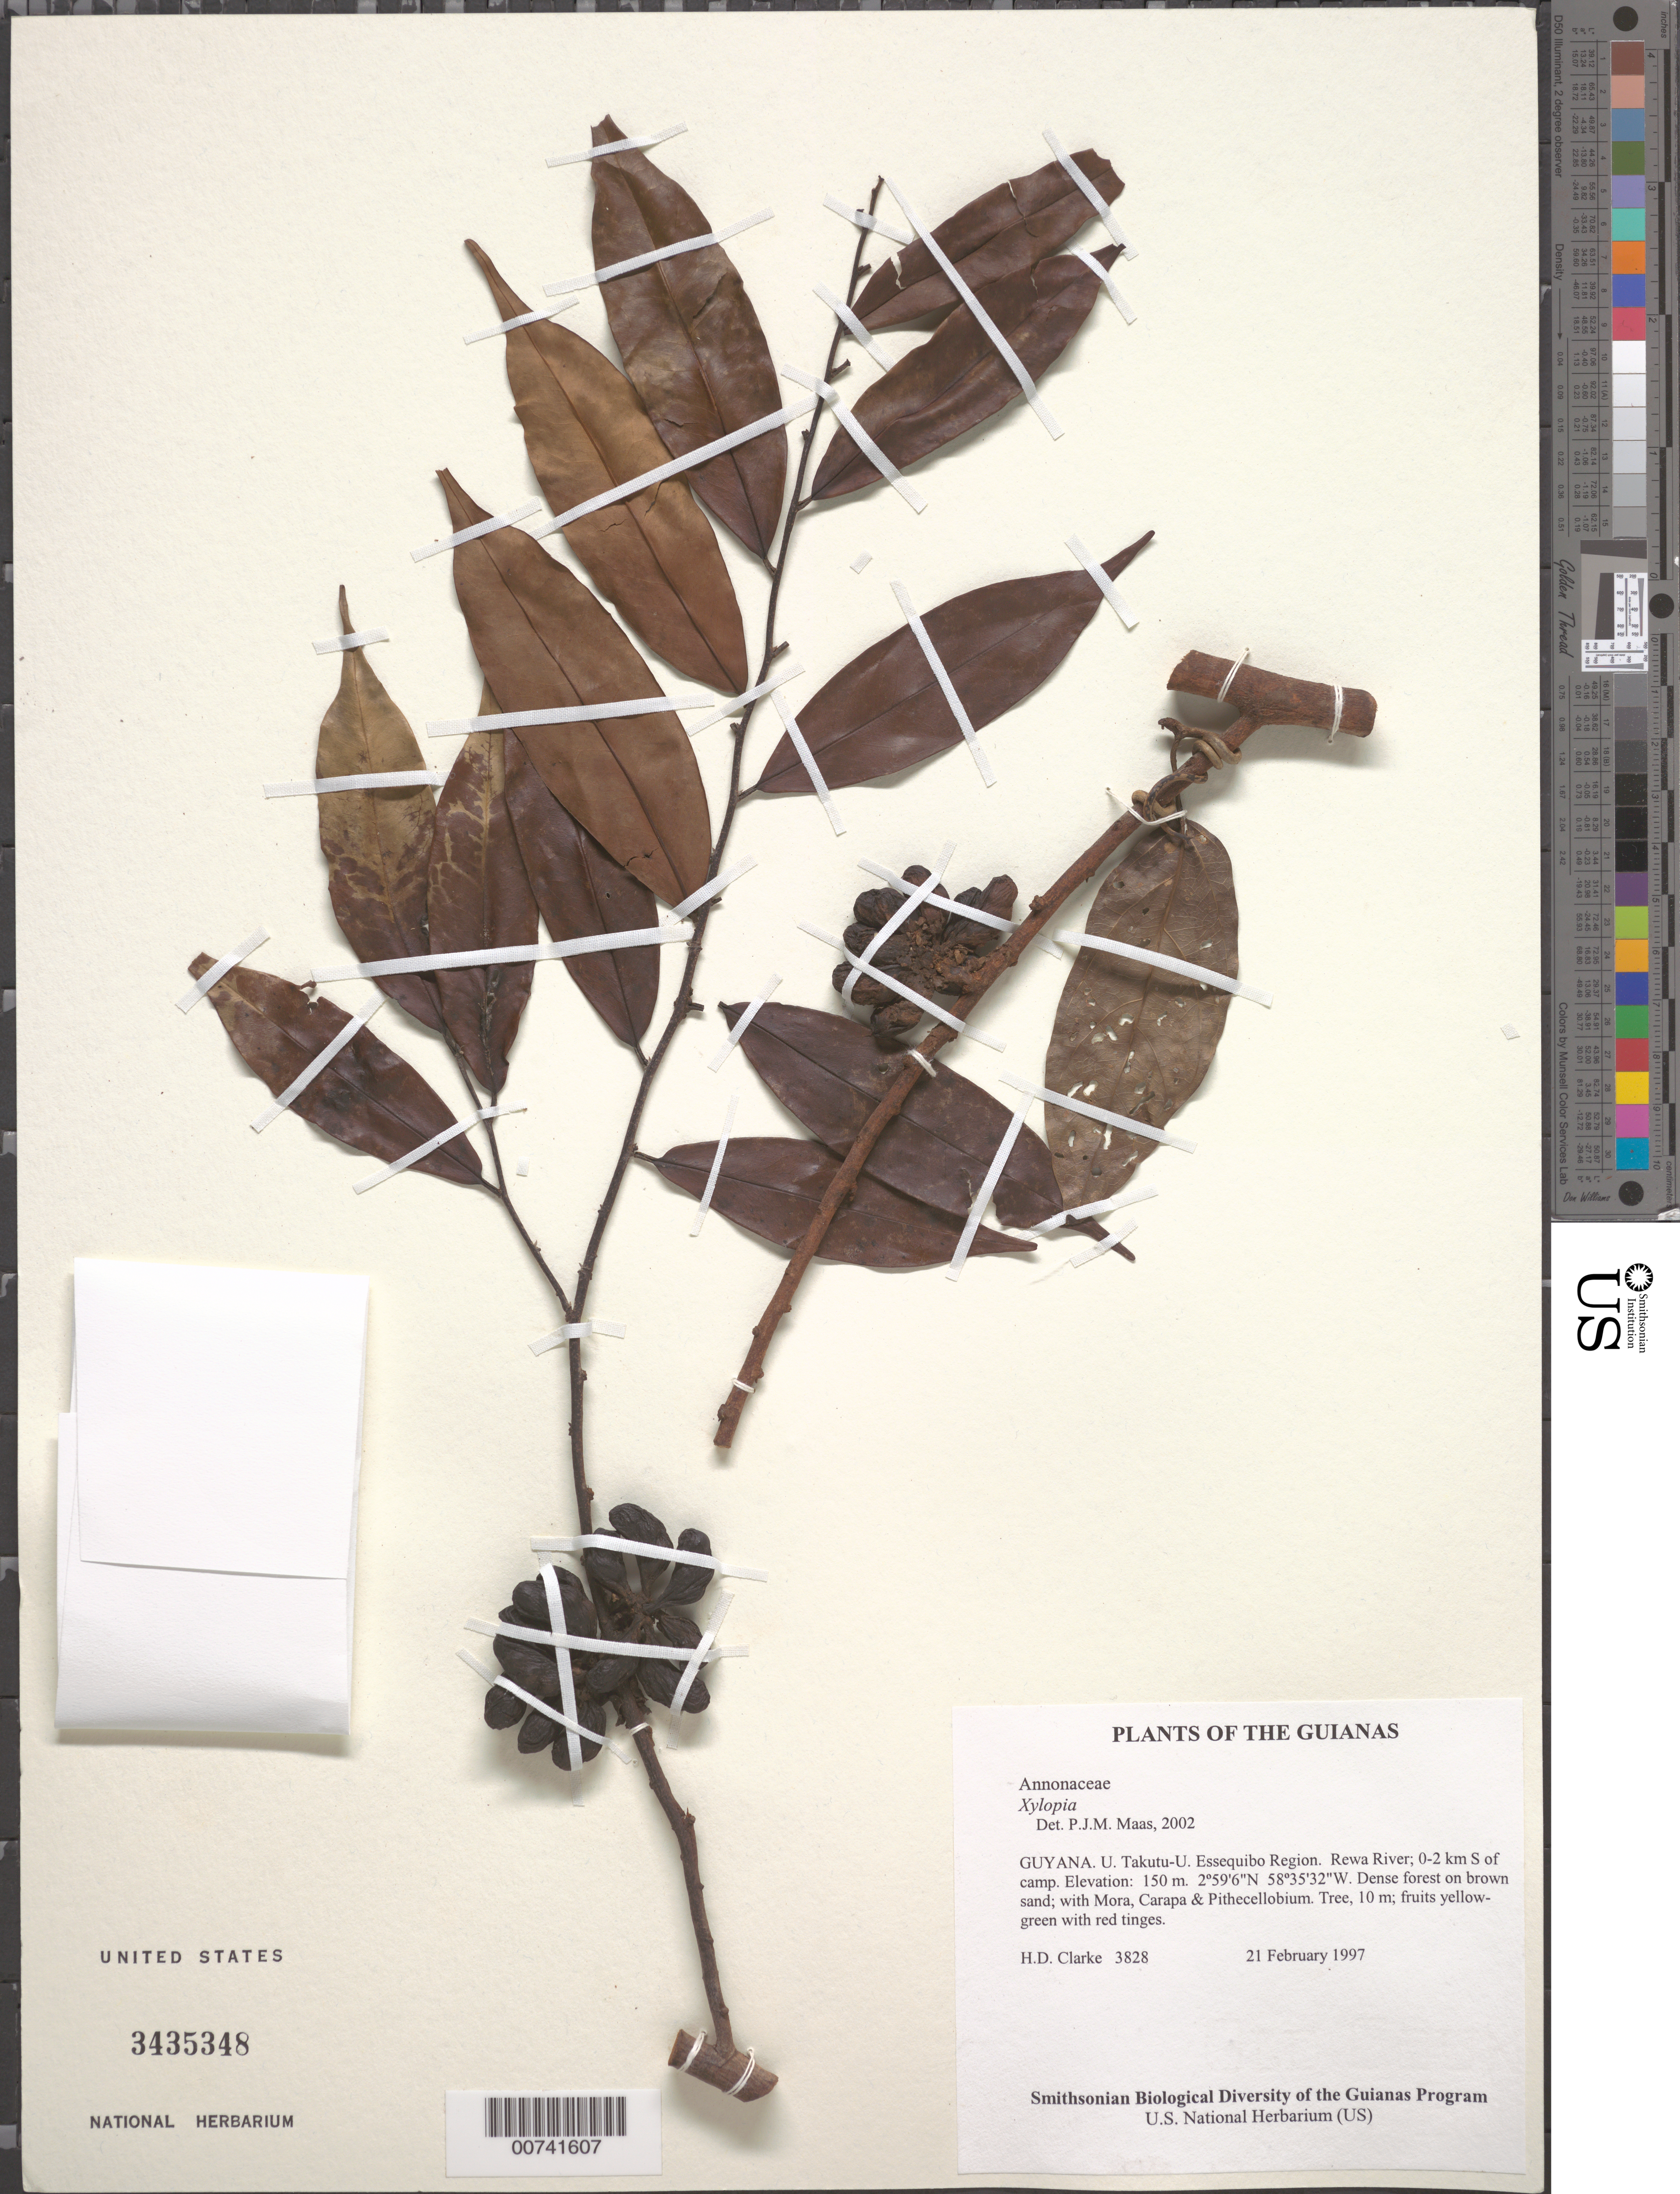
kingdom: Plantae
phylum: Tracheophyta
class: Magnoliopsida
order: Magnoliales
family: Annonaceae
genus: Xylopia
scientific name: Xylopia sp.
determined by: Maas, Paul J. M.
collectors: H. D. Clarke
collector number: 3828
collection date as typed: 21 February 1997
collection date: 1997-02-21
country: Guyana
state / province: U. Takutu-U. Essequibo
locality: Rewa River; 0-2 km S of camp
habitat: Dense forest on brown sand; with Mora, Carapa & Pithecellobium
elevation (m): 150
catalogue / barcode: US 3435348